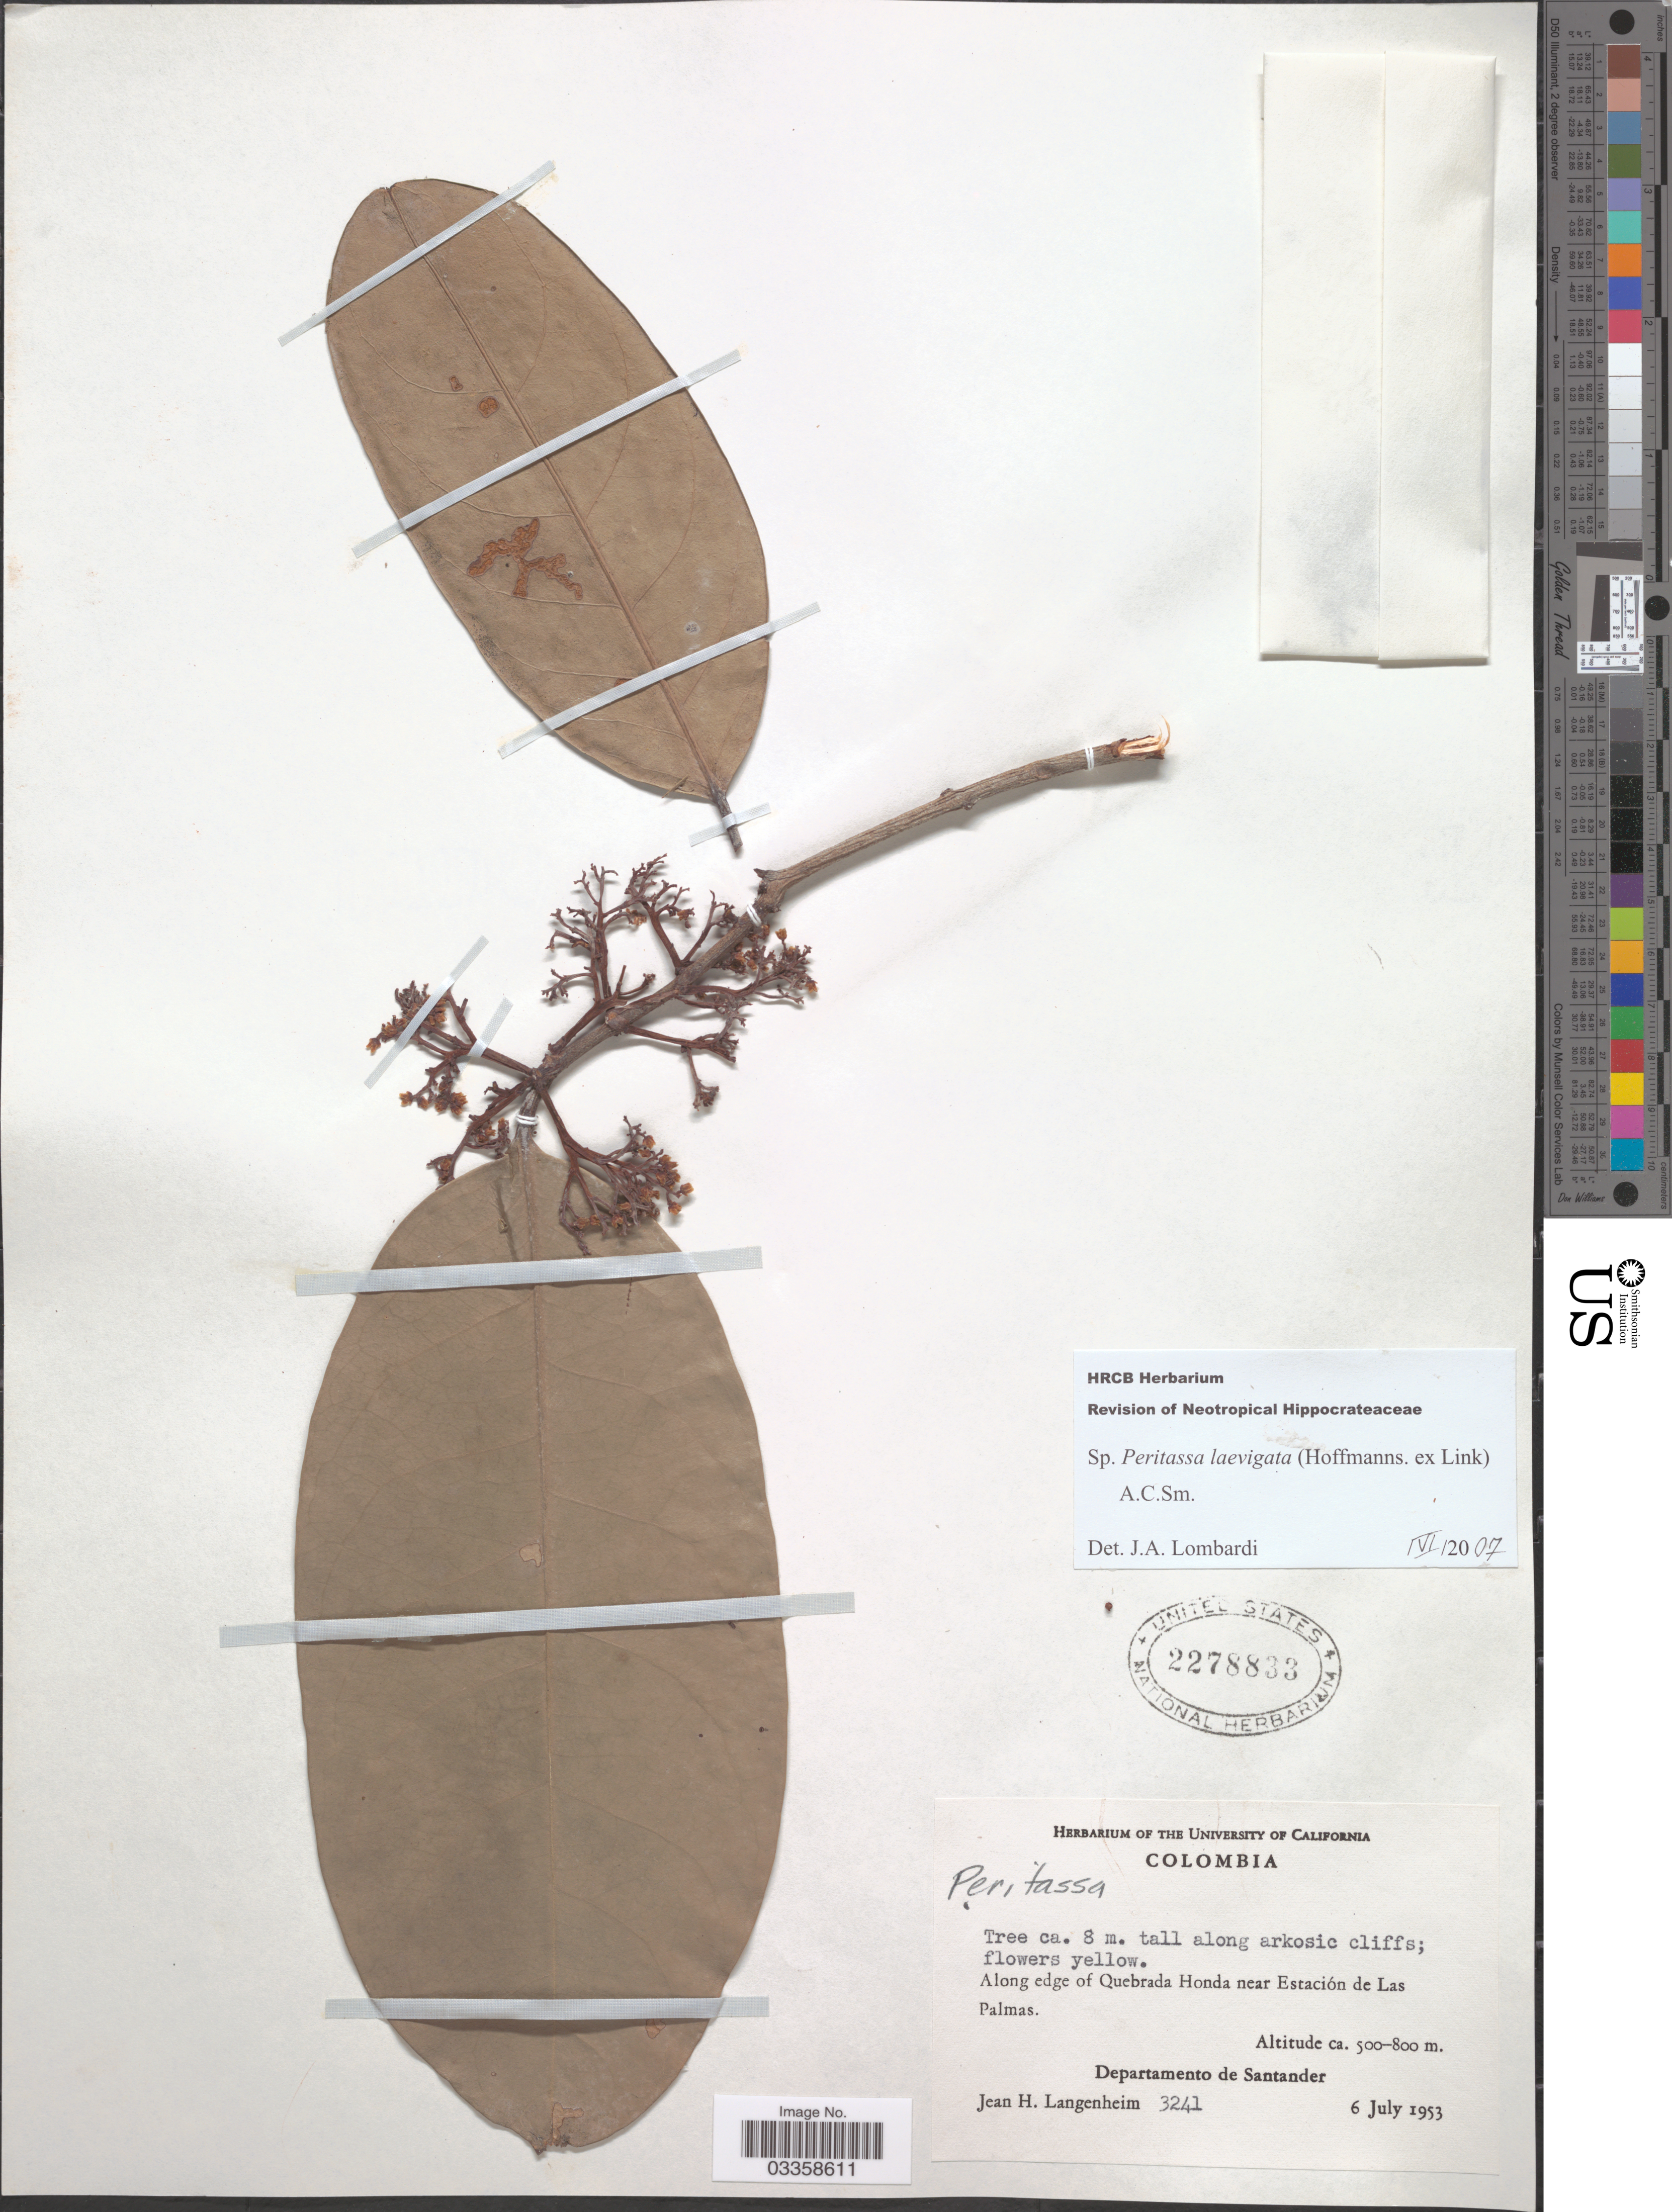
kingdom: Plantae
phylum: Tracheophyta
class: Magnoliopsida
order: Celastrales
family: Celastraceae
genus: Peritassa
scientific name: Peritassa laevigata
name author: (Hoffmanns. ex Link) A.C. Sm.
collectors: J. H. Langenheim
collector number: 3241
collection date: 1953-07-06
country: Colombia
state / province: Santander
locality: Along edge of Quebrada Honda near Estación de Las Palmas, Departamento de Santander.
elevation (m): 500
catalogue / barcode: US 2278833